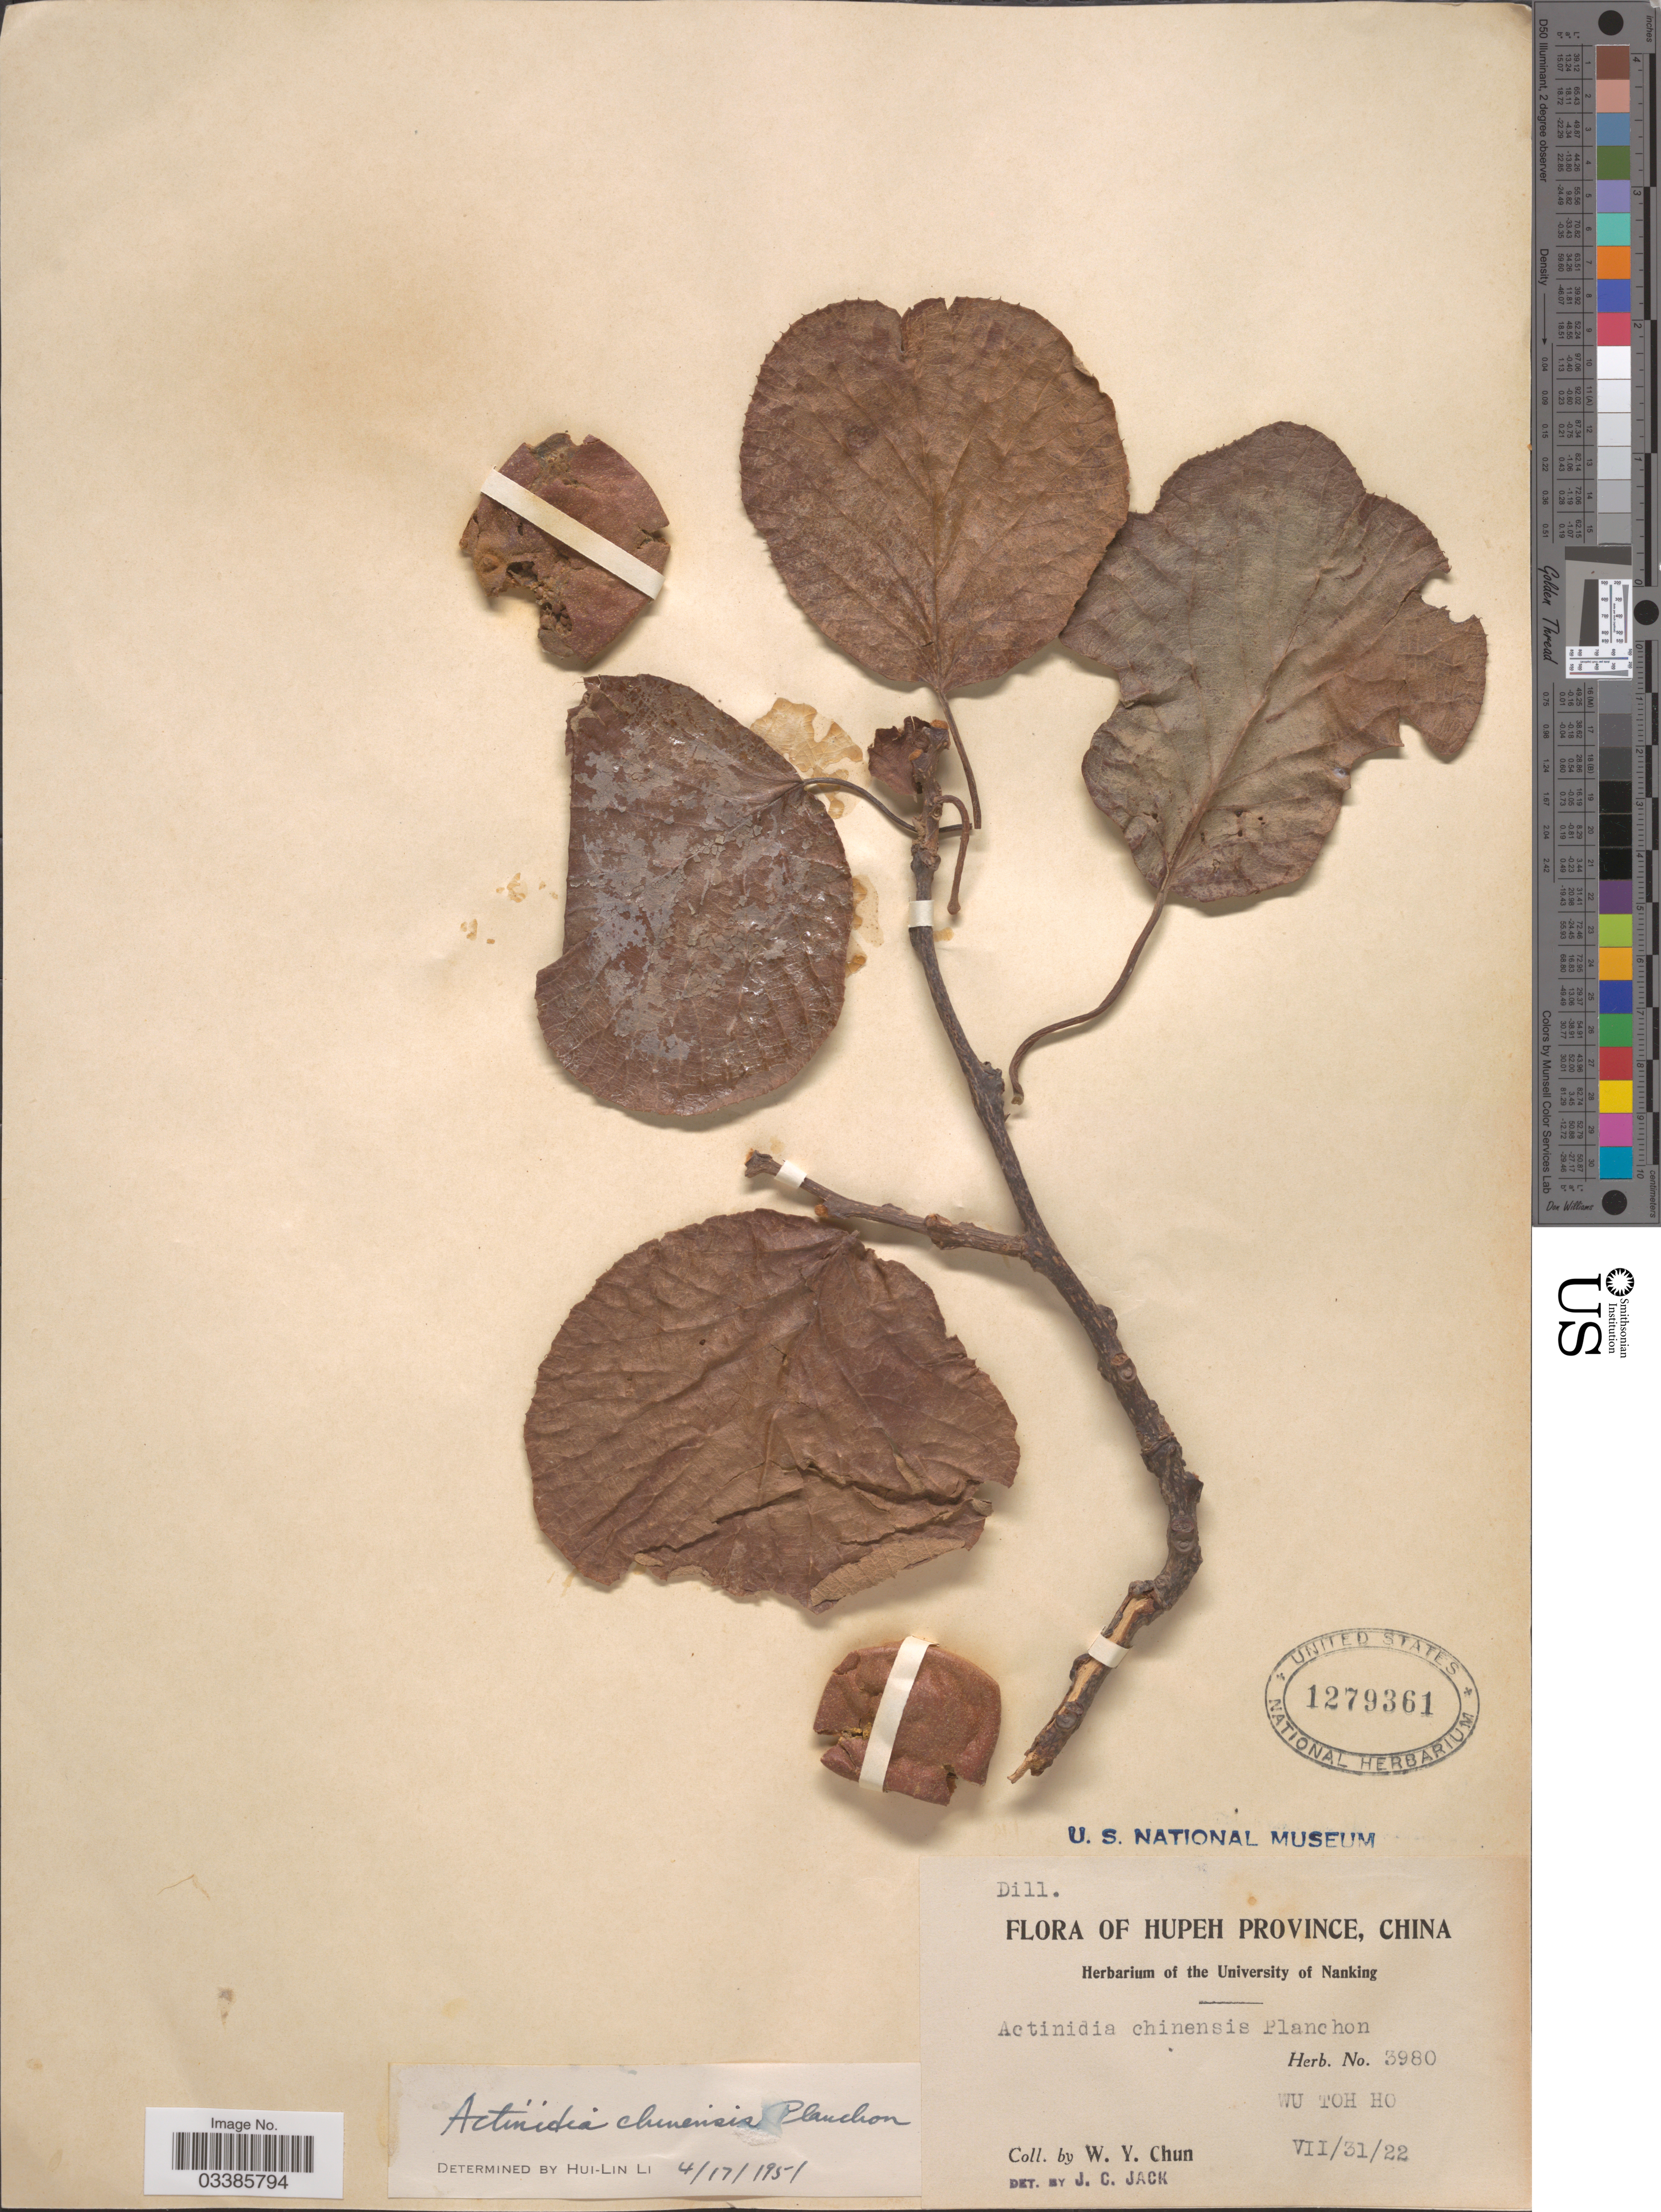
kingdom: Plantae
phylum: Tracheophyta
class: Magnoliopsida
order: Ericales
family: Actinidiaceae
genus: Actinidia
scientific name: Actinidia chinensis var. chinensis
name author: Planch.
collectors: W. Y. Chun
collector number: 3980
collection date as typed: Transcribed d/m/y: 31/7/22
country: China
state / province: Hubei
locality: Hupeh Province. Wu Toh Ho.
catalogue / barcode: US 1279361